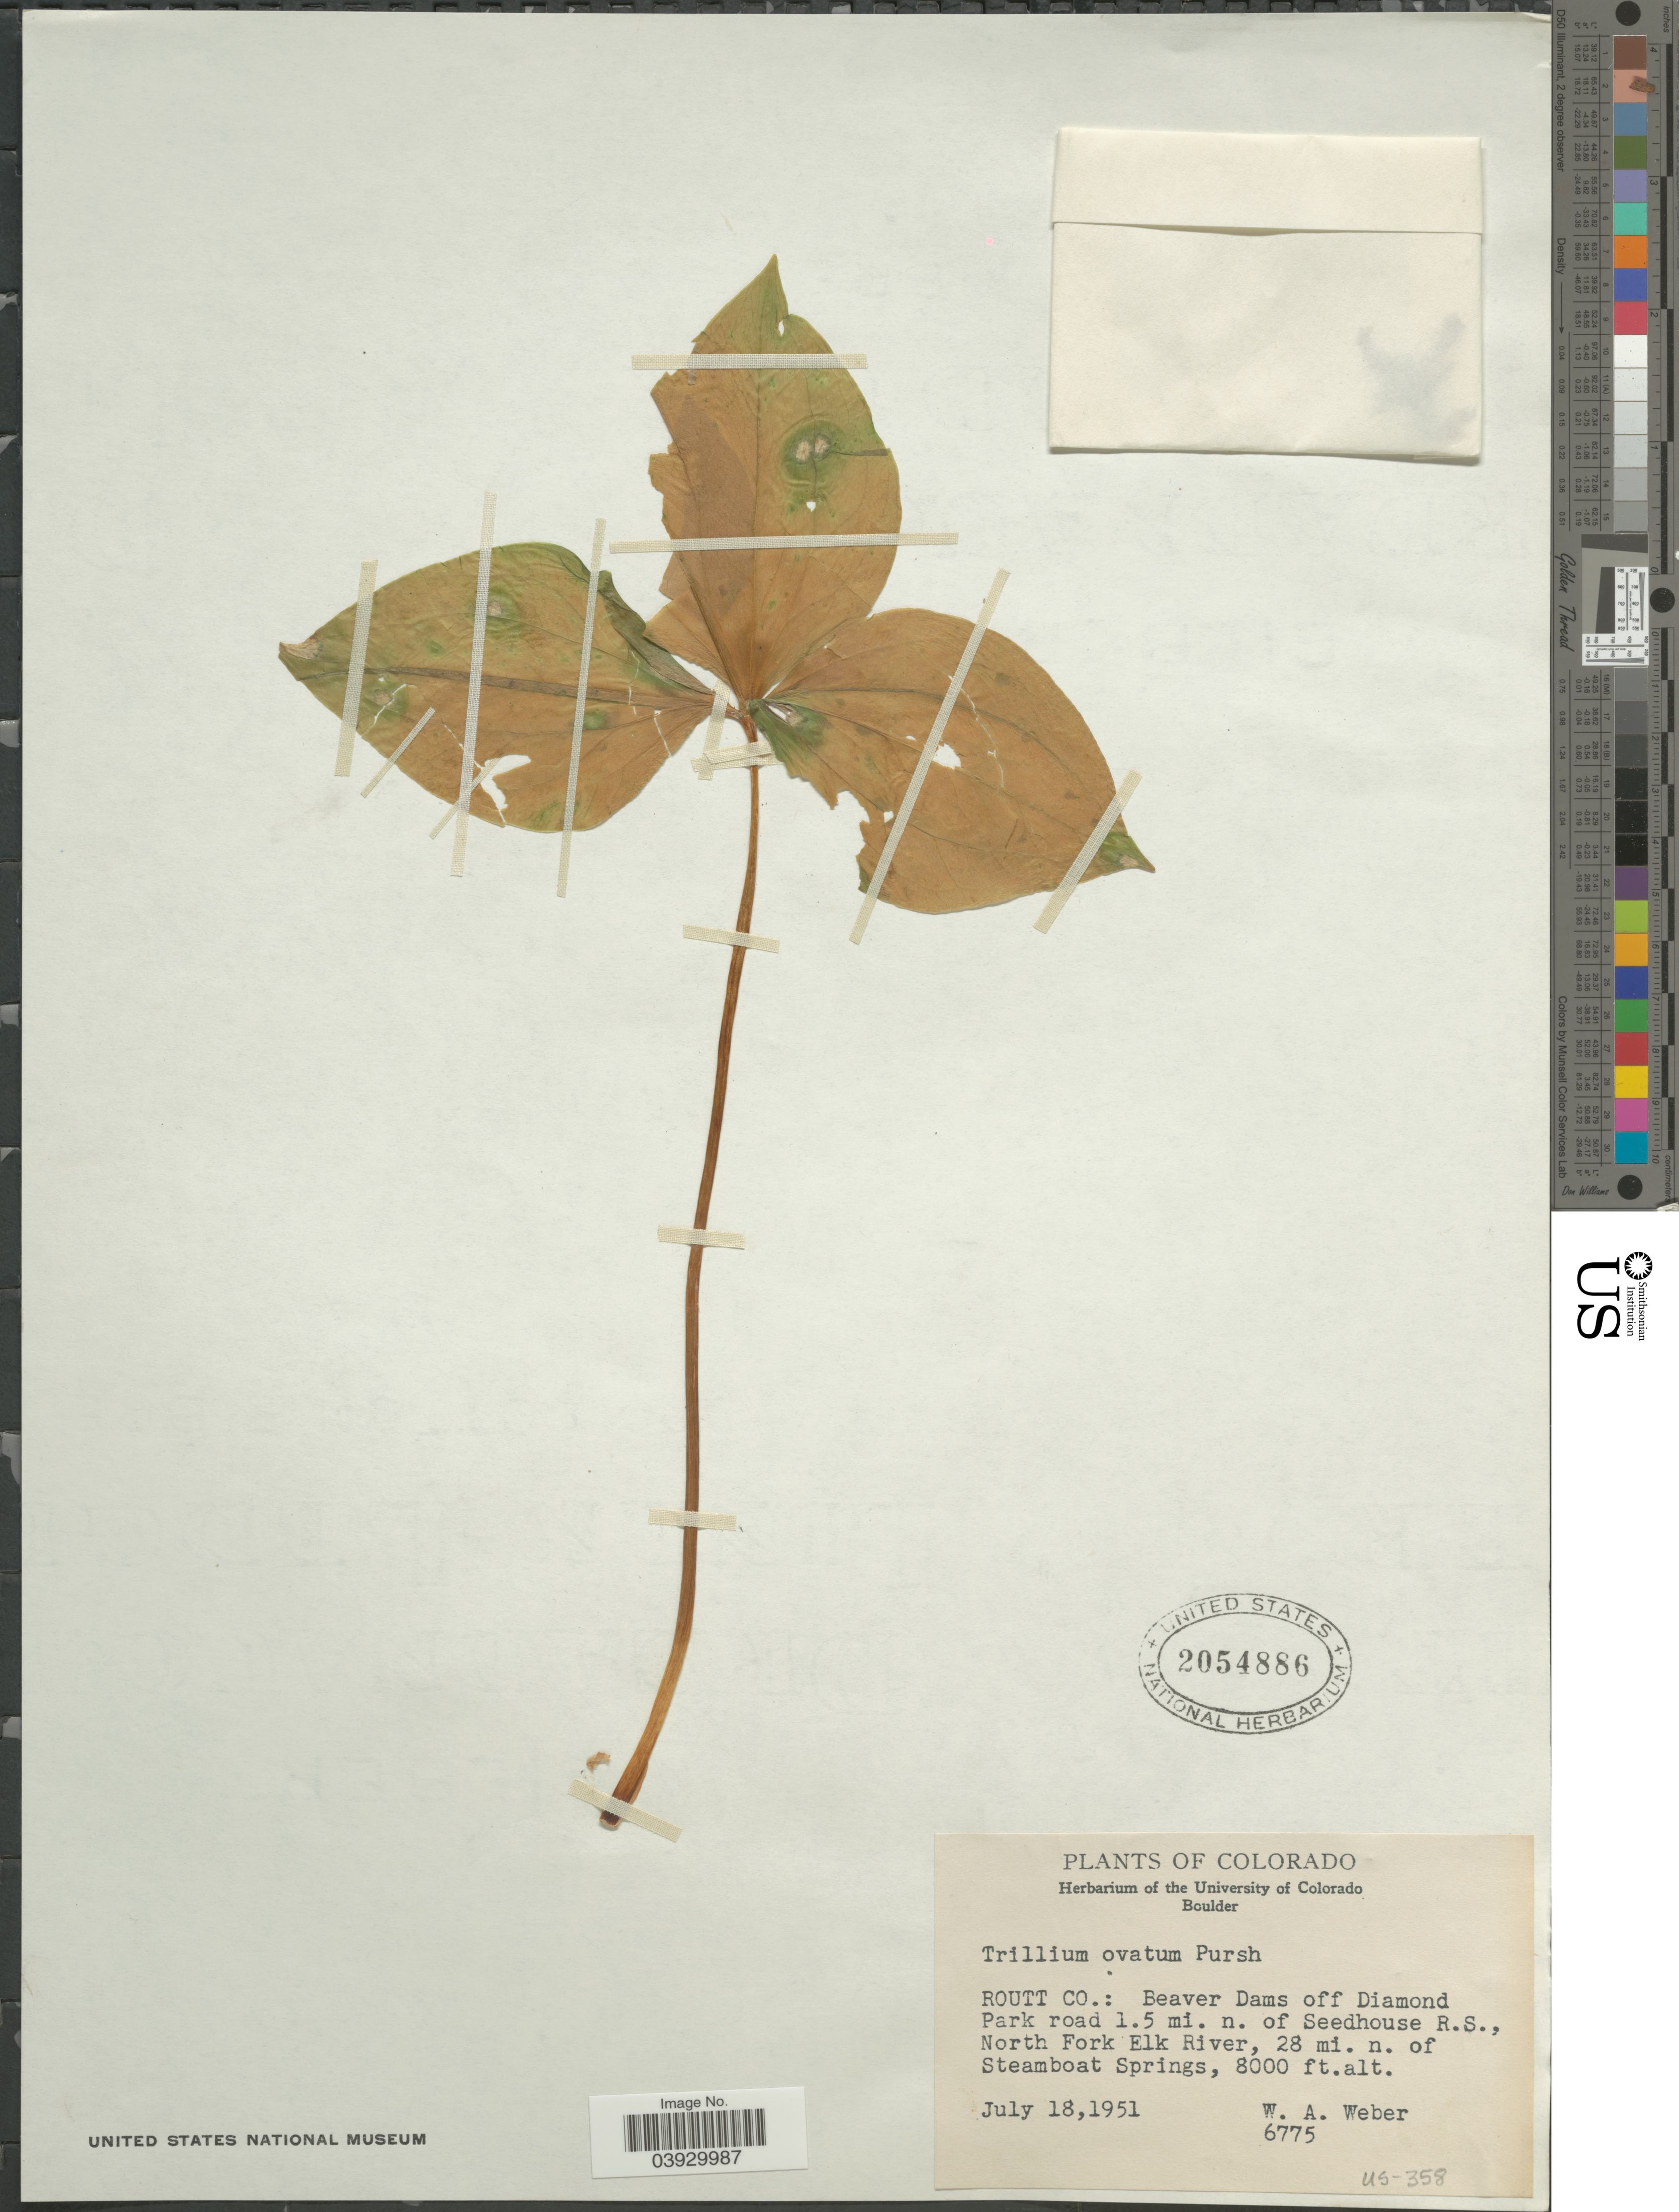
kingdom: Plantae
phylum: Tracheophyta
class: Liliopsida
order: Liliales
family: Melanthiaceae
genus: Trillium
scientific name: Trillium ovatum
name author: Pursh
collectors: W. A. Weber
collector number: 6775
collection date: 1951-07-18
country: United States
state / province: Colorado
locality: Routt Co.: Beaver Dams off Diamond Park road 1.5 mi. n. of Seedhouse R.S., North Fork Elk River, 28 mi. n. of Steamboat Springs.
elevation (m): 2438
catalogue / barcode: US 2054886